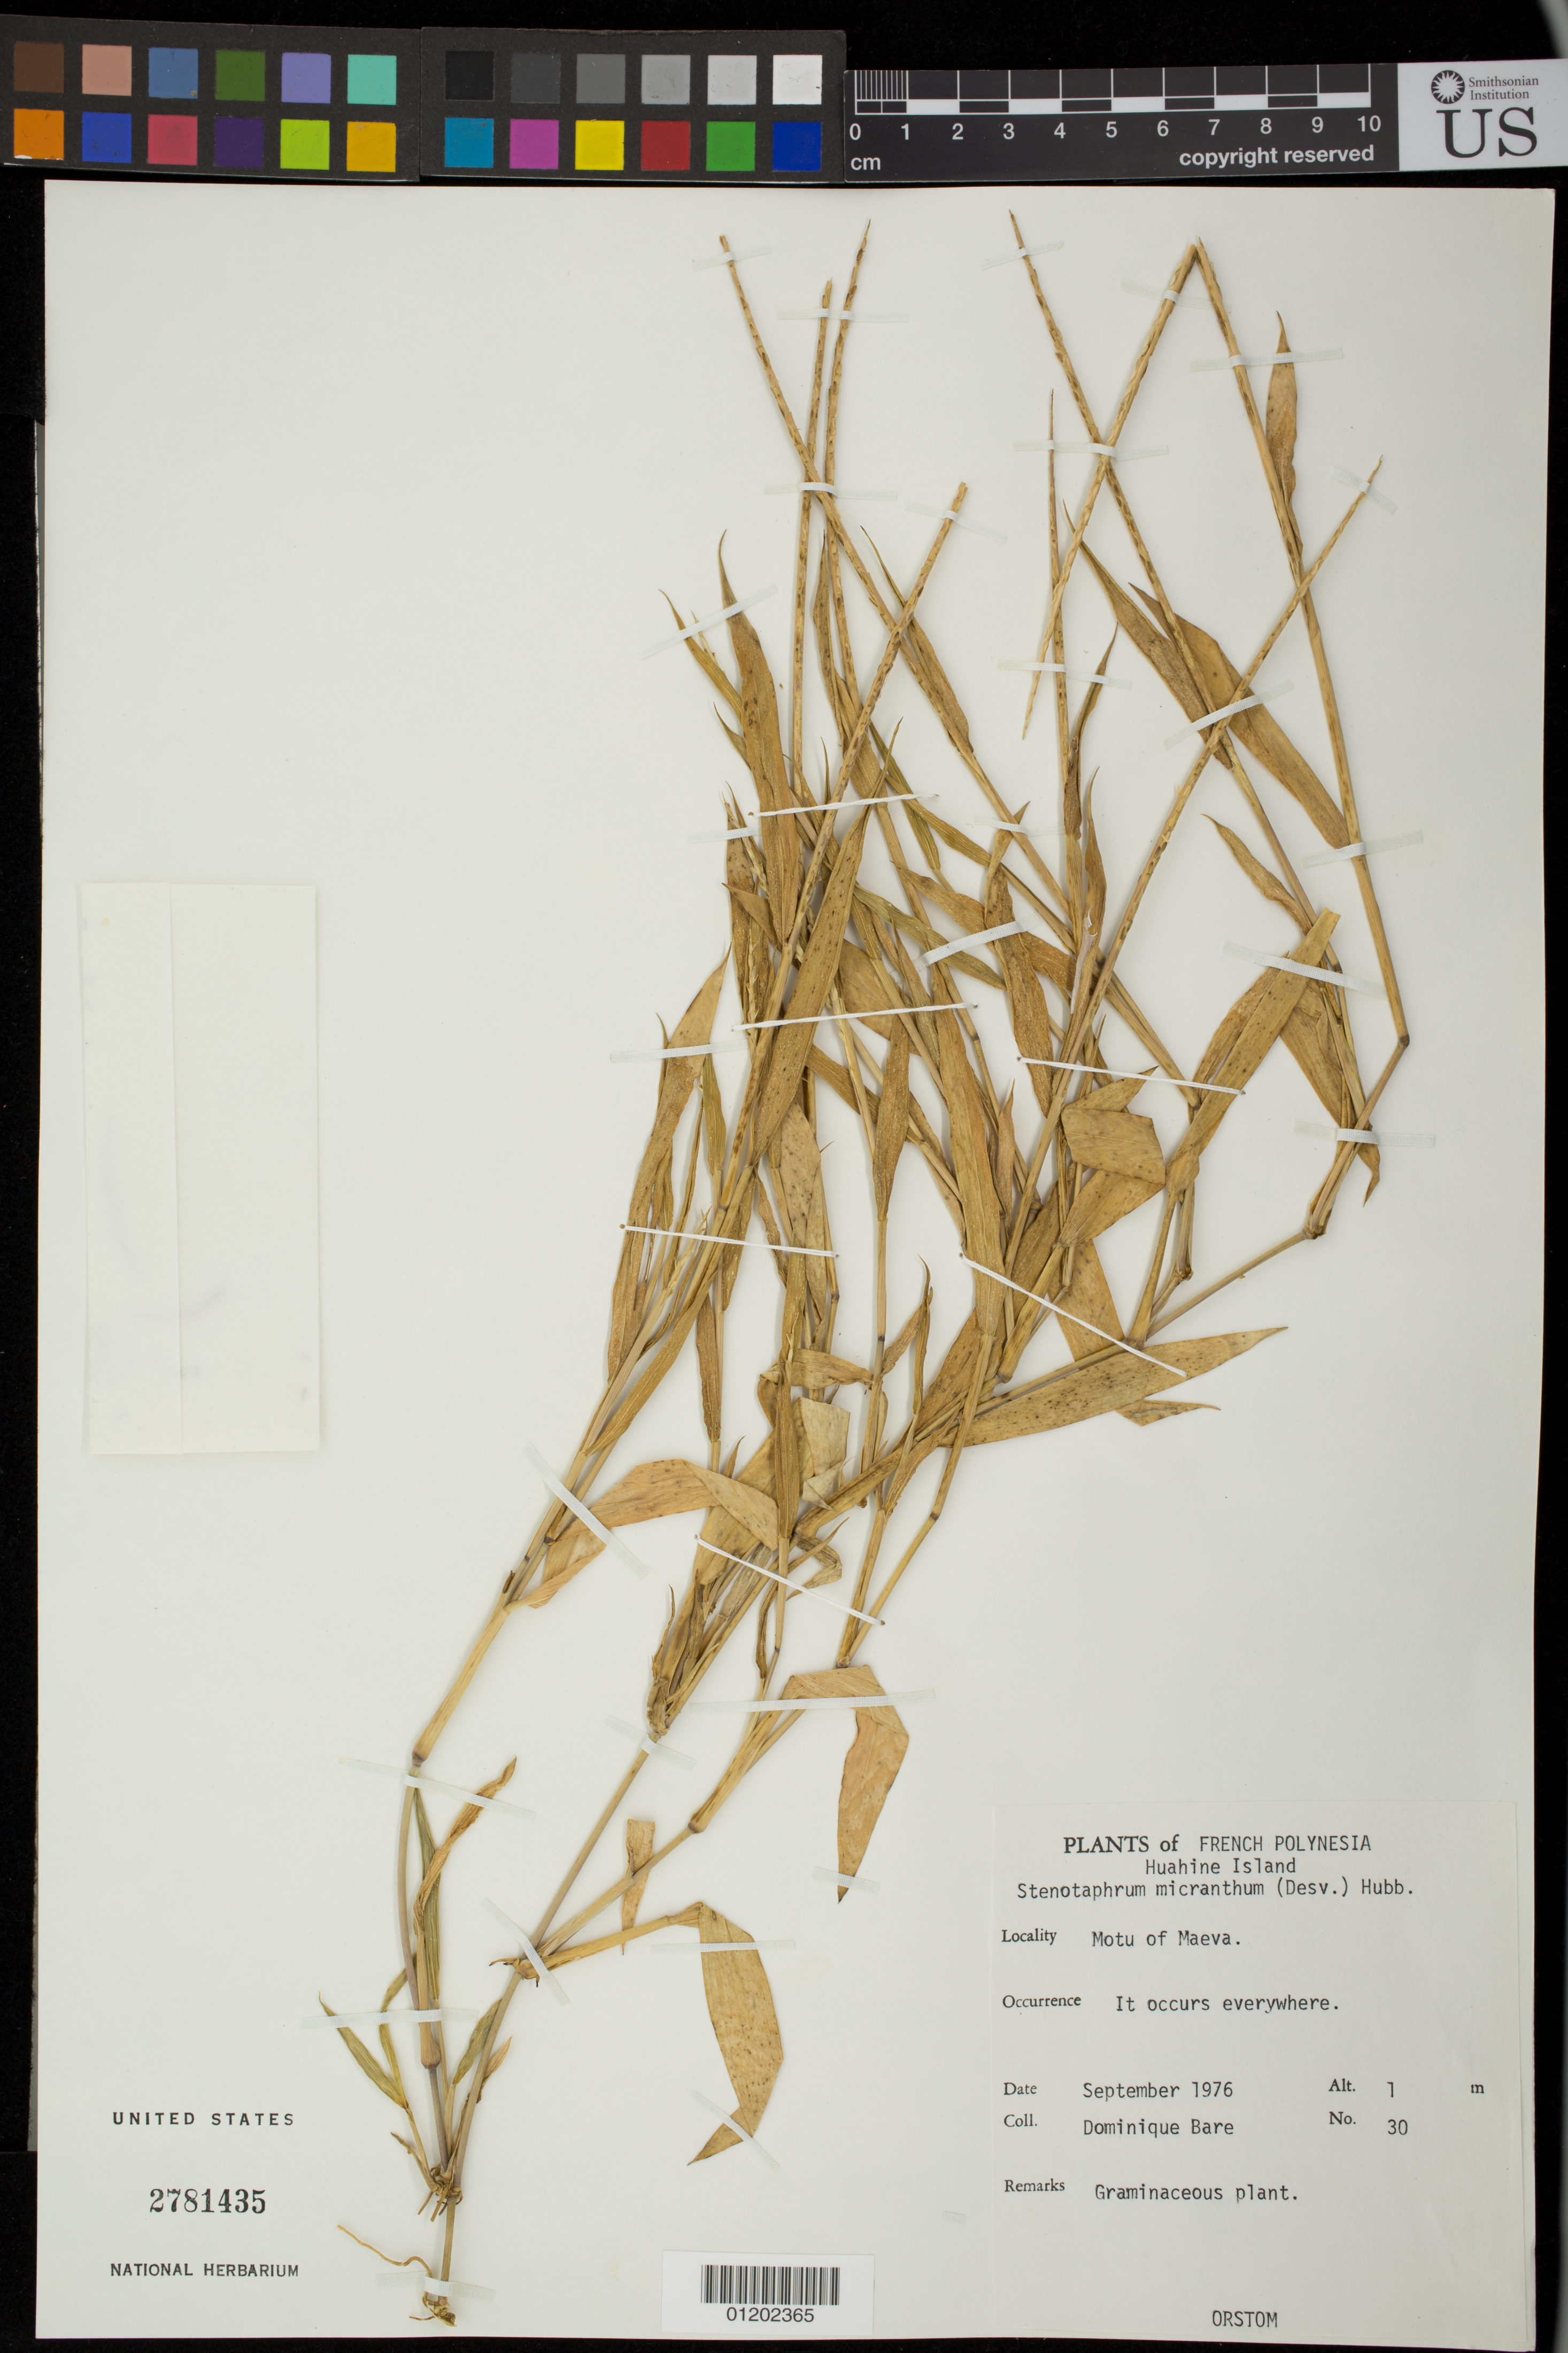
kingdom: Plantae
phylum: Tracheophyta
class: Liliopsida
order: Poales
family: Poaceae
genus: Stenotaphrum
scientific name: Stenotaphrum micranthum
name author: (Desv.) C.E. Hubb.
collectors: D. Baré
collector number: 30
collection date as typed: Sep 1976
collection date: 1976-09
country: French Polynesia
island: Huahine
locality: Motu of Maeva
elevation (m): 1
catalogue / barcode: US 2781435